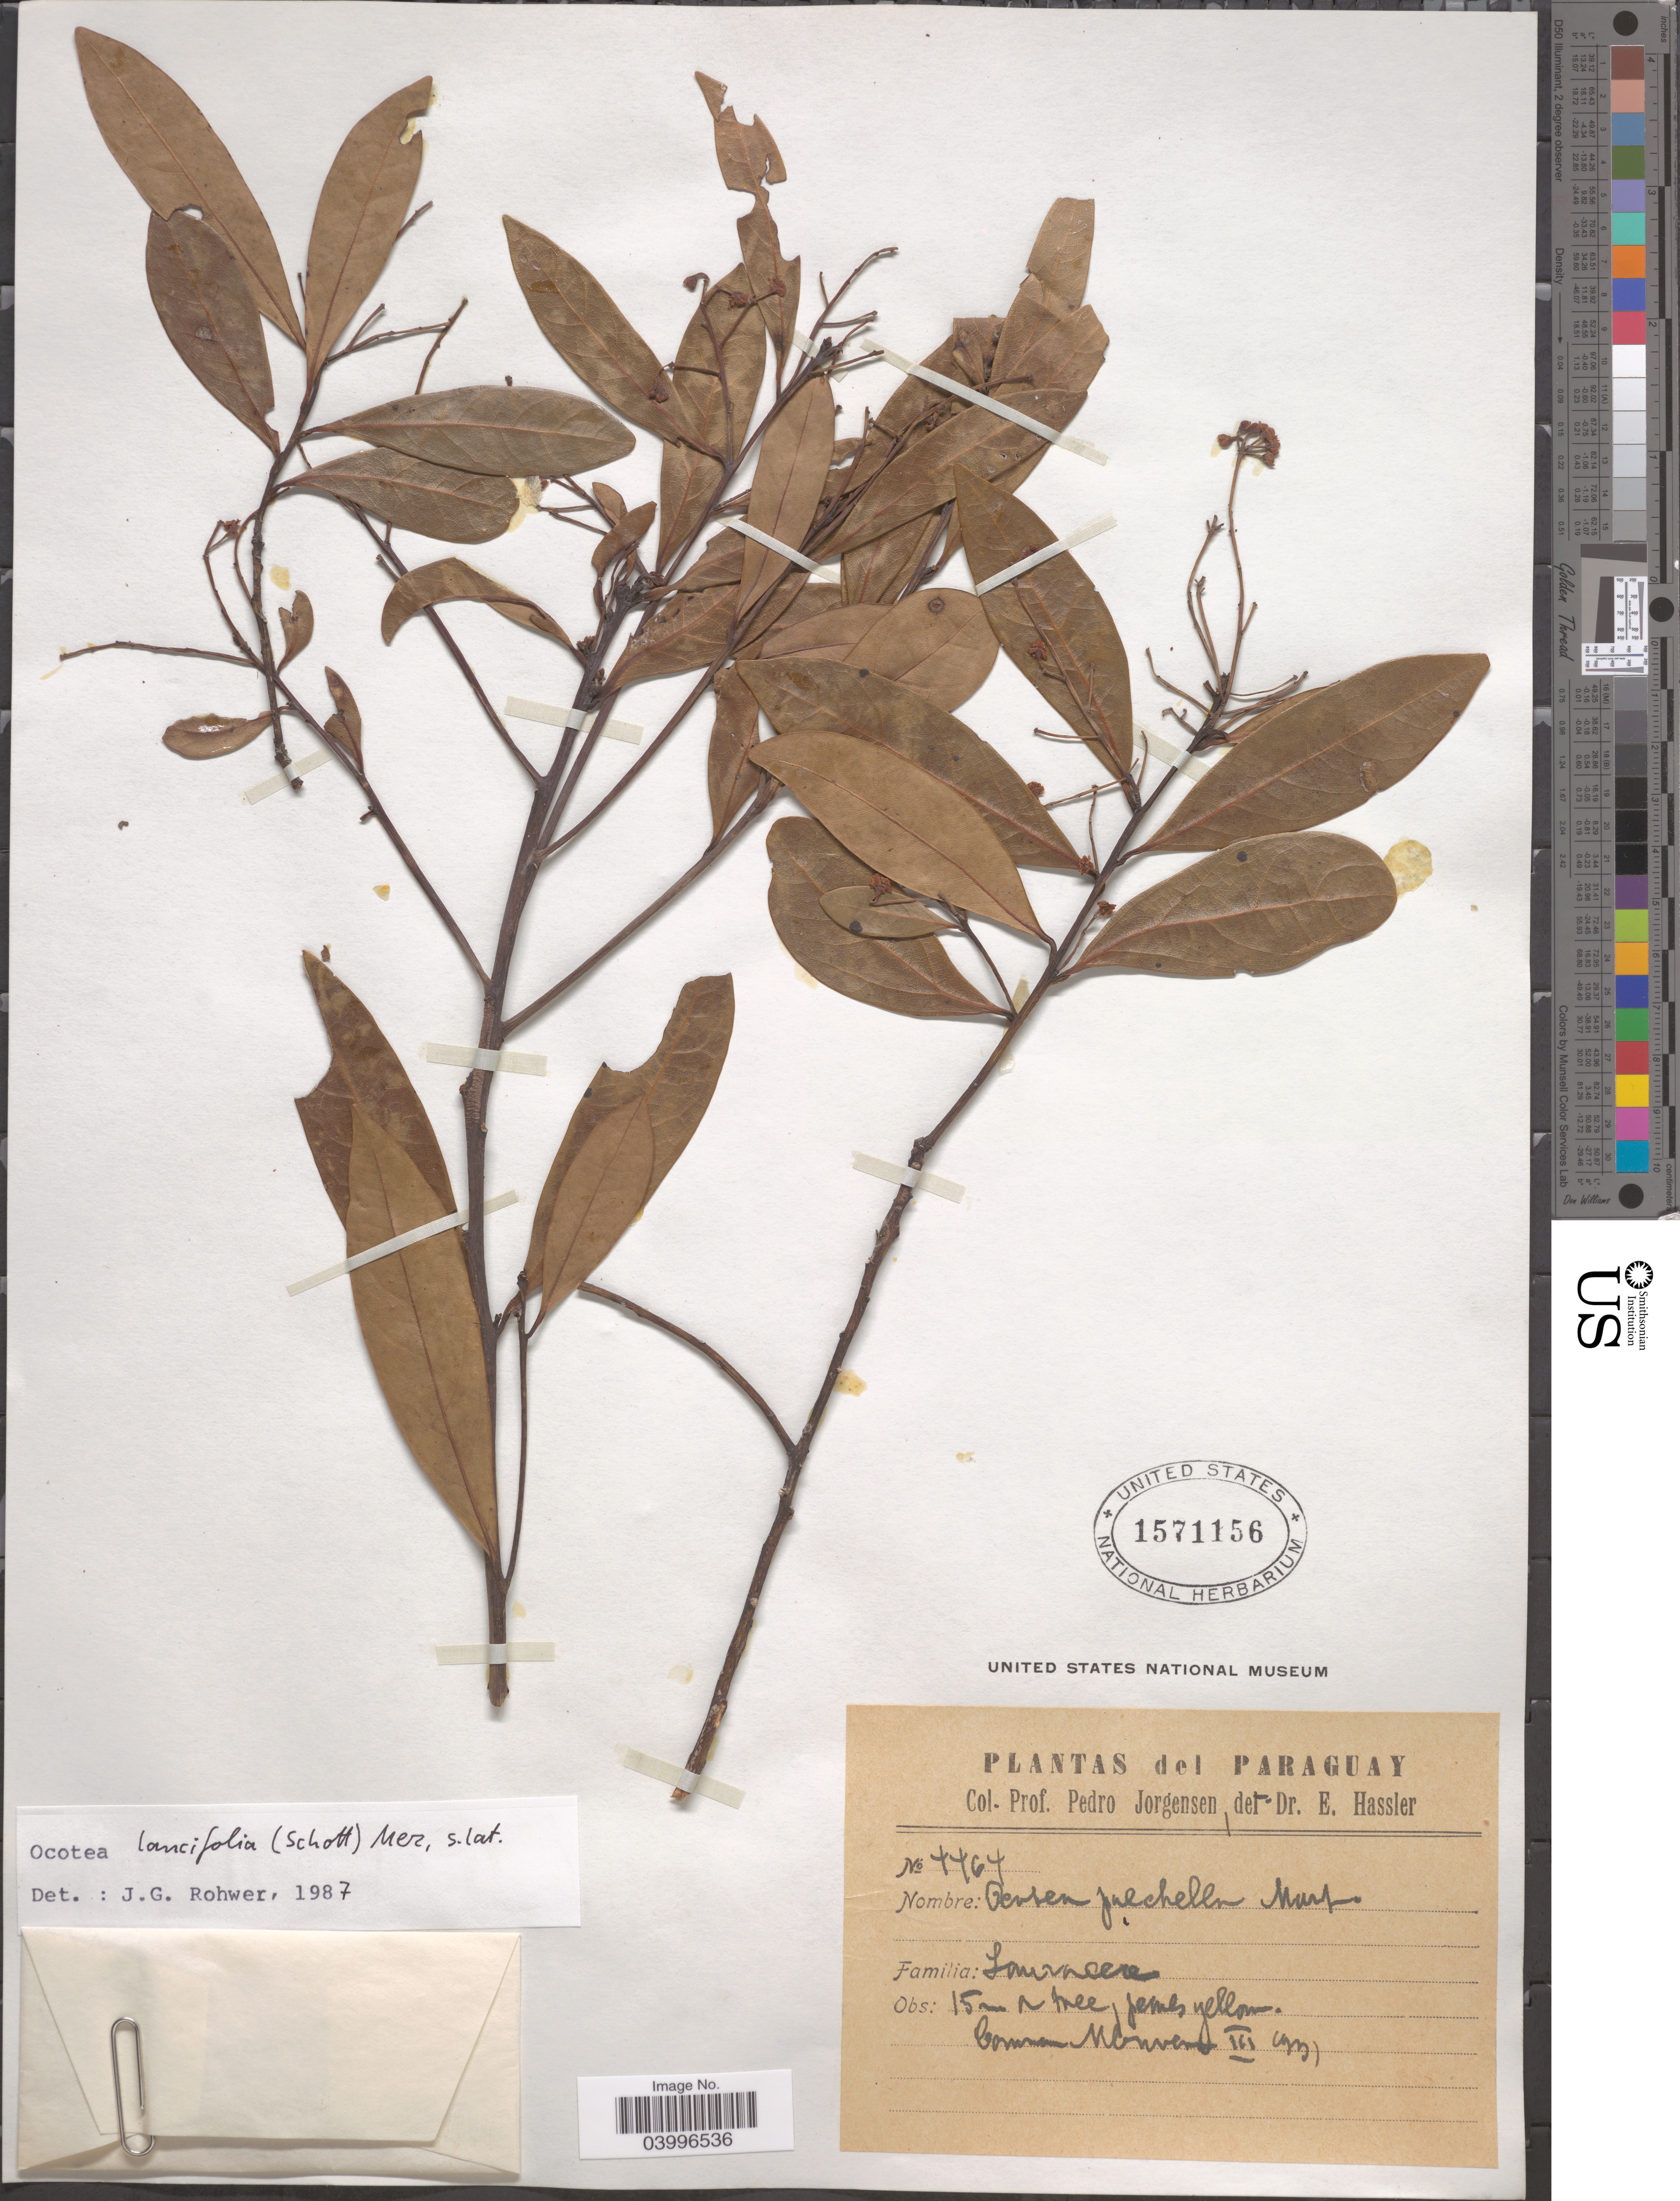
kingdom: Plantae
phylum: Tracheophyta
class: Magnoliopsida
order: Laurales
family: Lauraceae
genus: Ocotea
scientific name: Ocotea lancifolia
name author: (Schott) Mez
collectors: P. Jörgensen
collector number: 4464*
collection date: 1931-03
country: Paraguay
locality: Mbuvero [interpreted]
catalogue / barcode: US 1571156